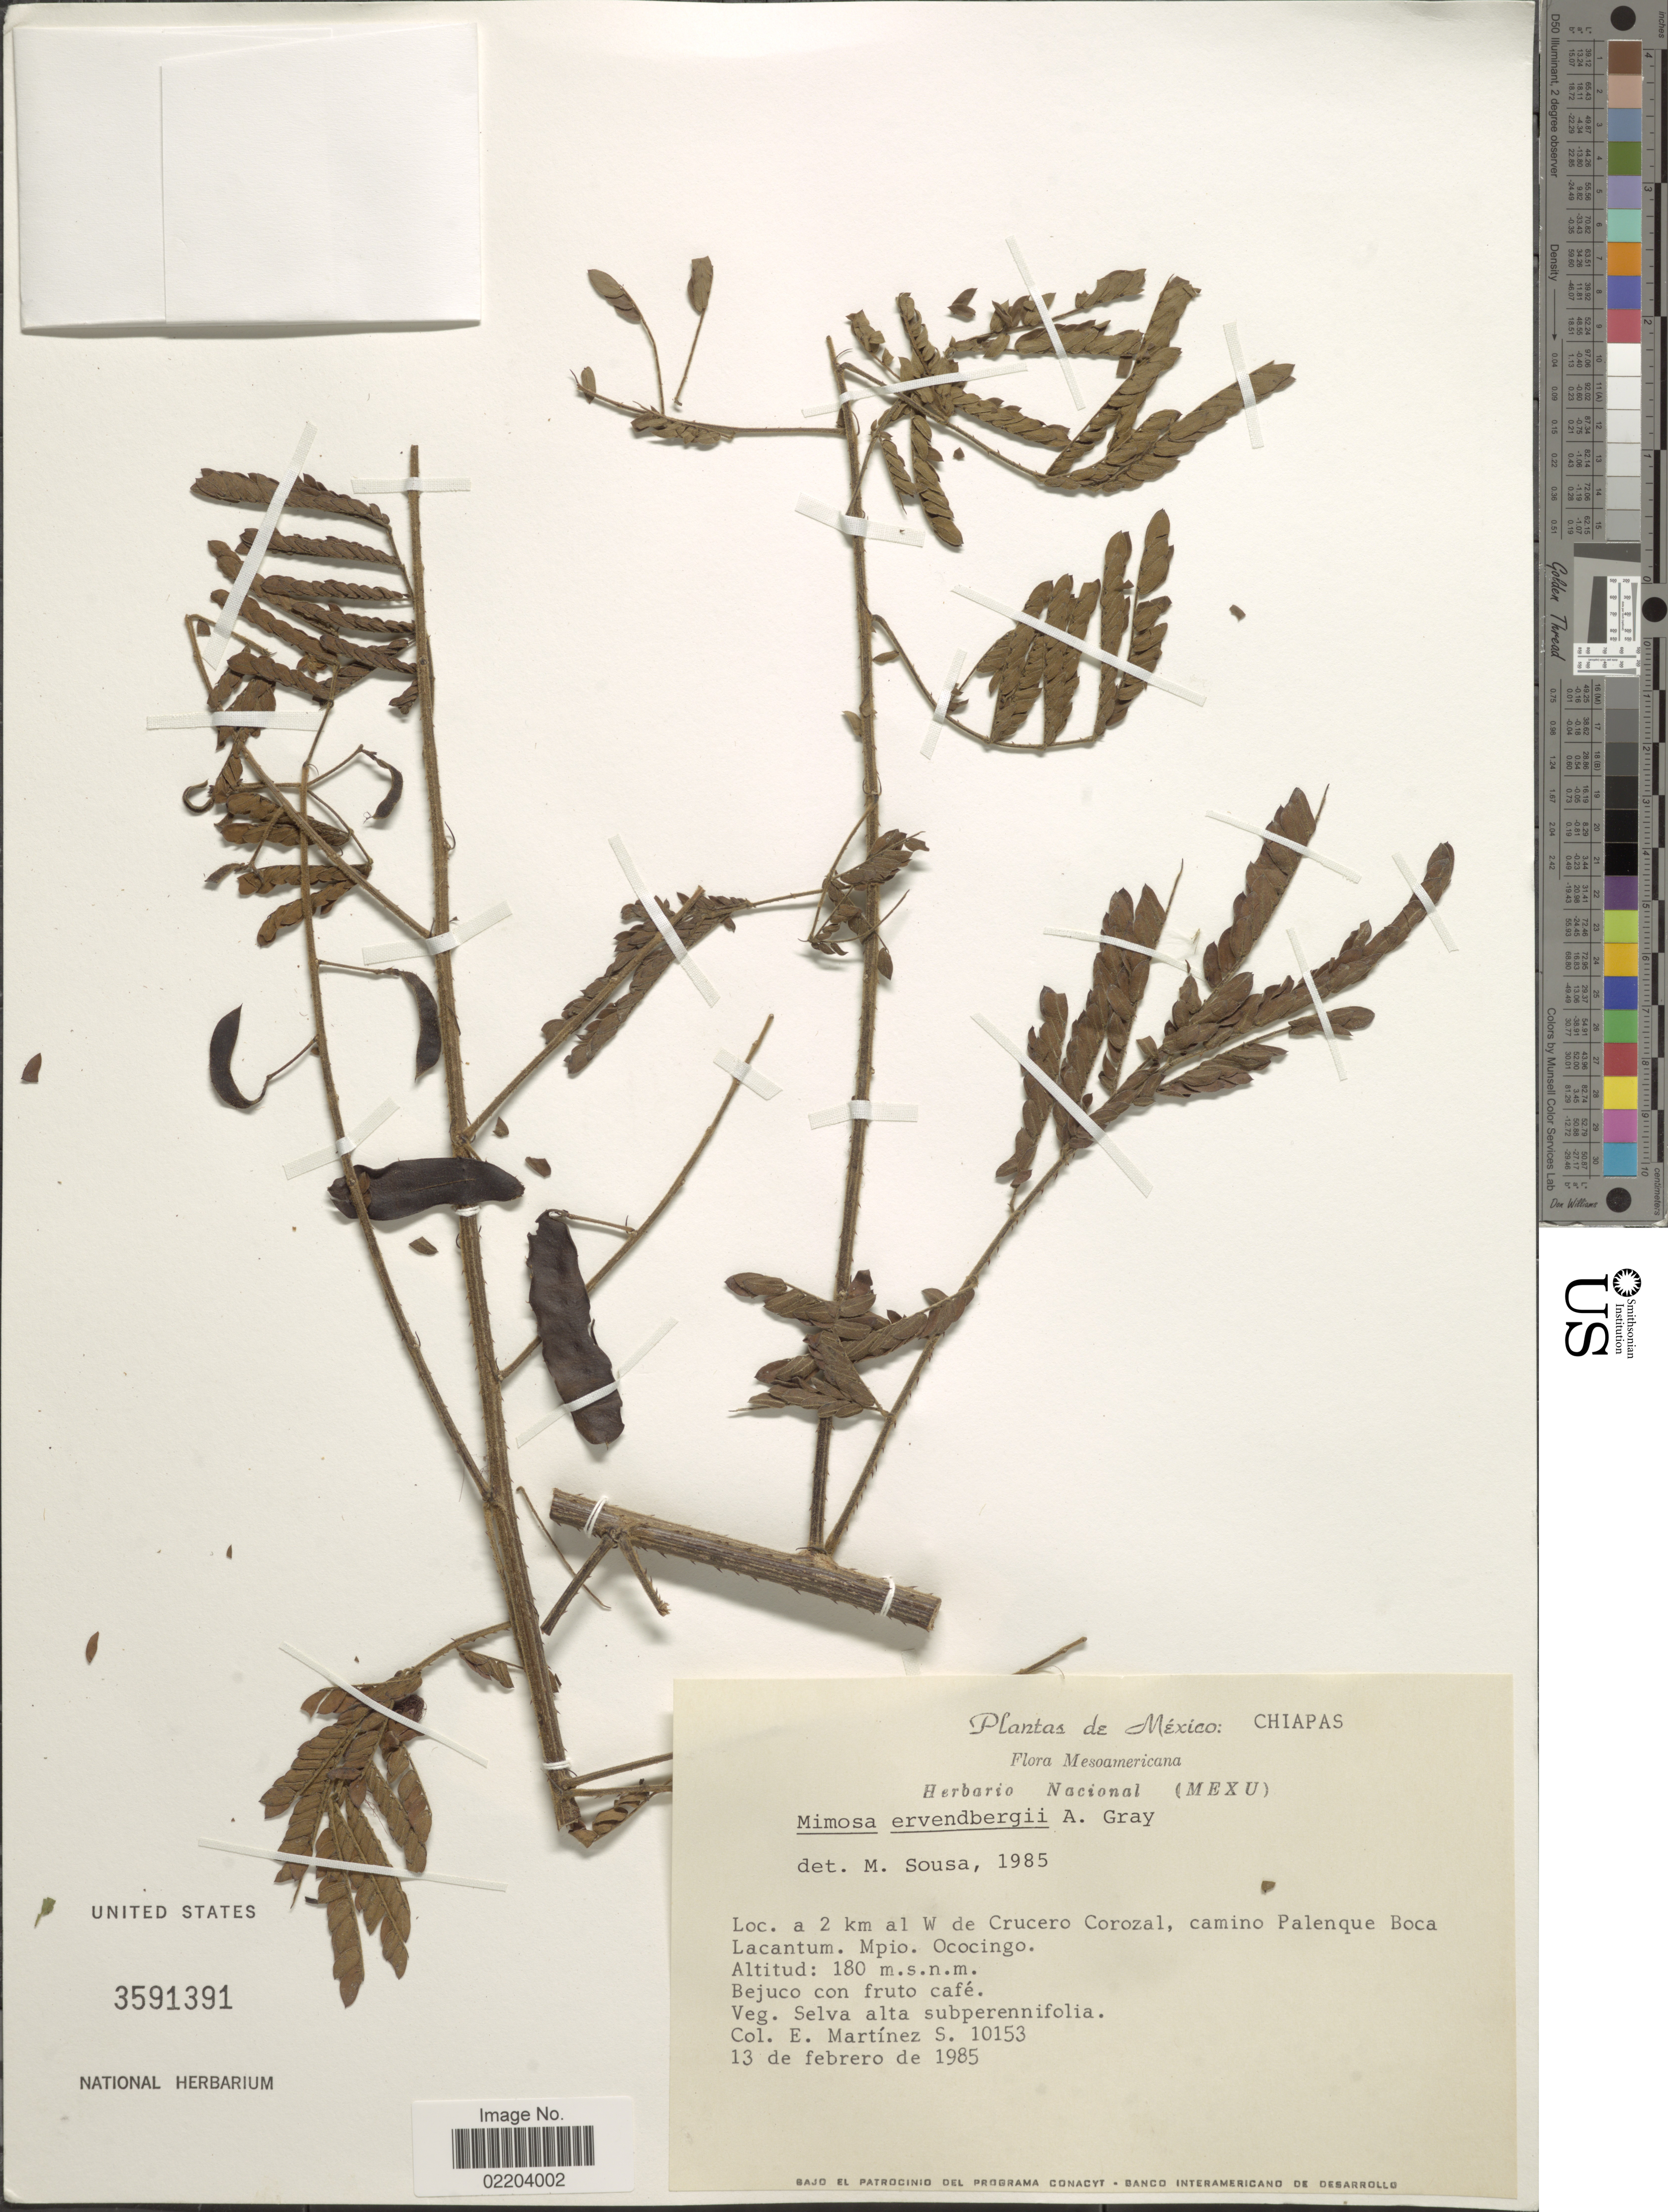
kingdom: Plantae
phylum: Tracheophyta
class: Magnoliopsida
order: Fabales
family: Fabaceae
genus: Mimosa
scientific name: Mimosa ervendbergii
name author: A. Gray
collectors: A. Martínez S.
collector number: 10153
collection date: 1985-02-13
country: Mexico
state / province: Chiapas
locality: A 2 km al W de Crucero Corozal, camino Palenque Boca Lacantum. Mpio. Ococingo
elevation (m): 180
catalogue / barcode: US 3591391